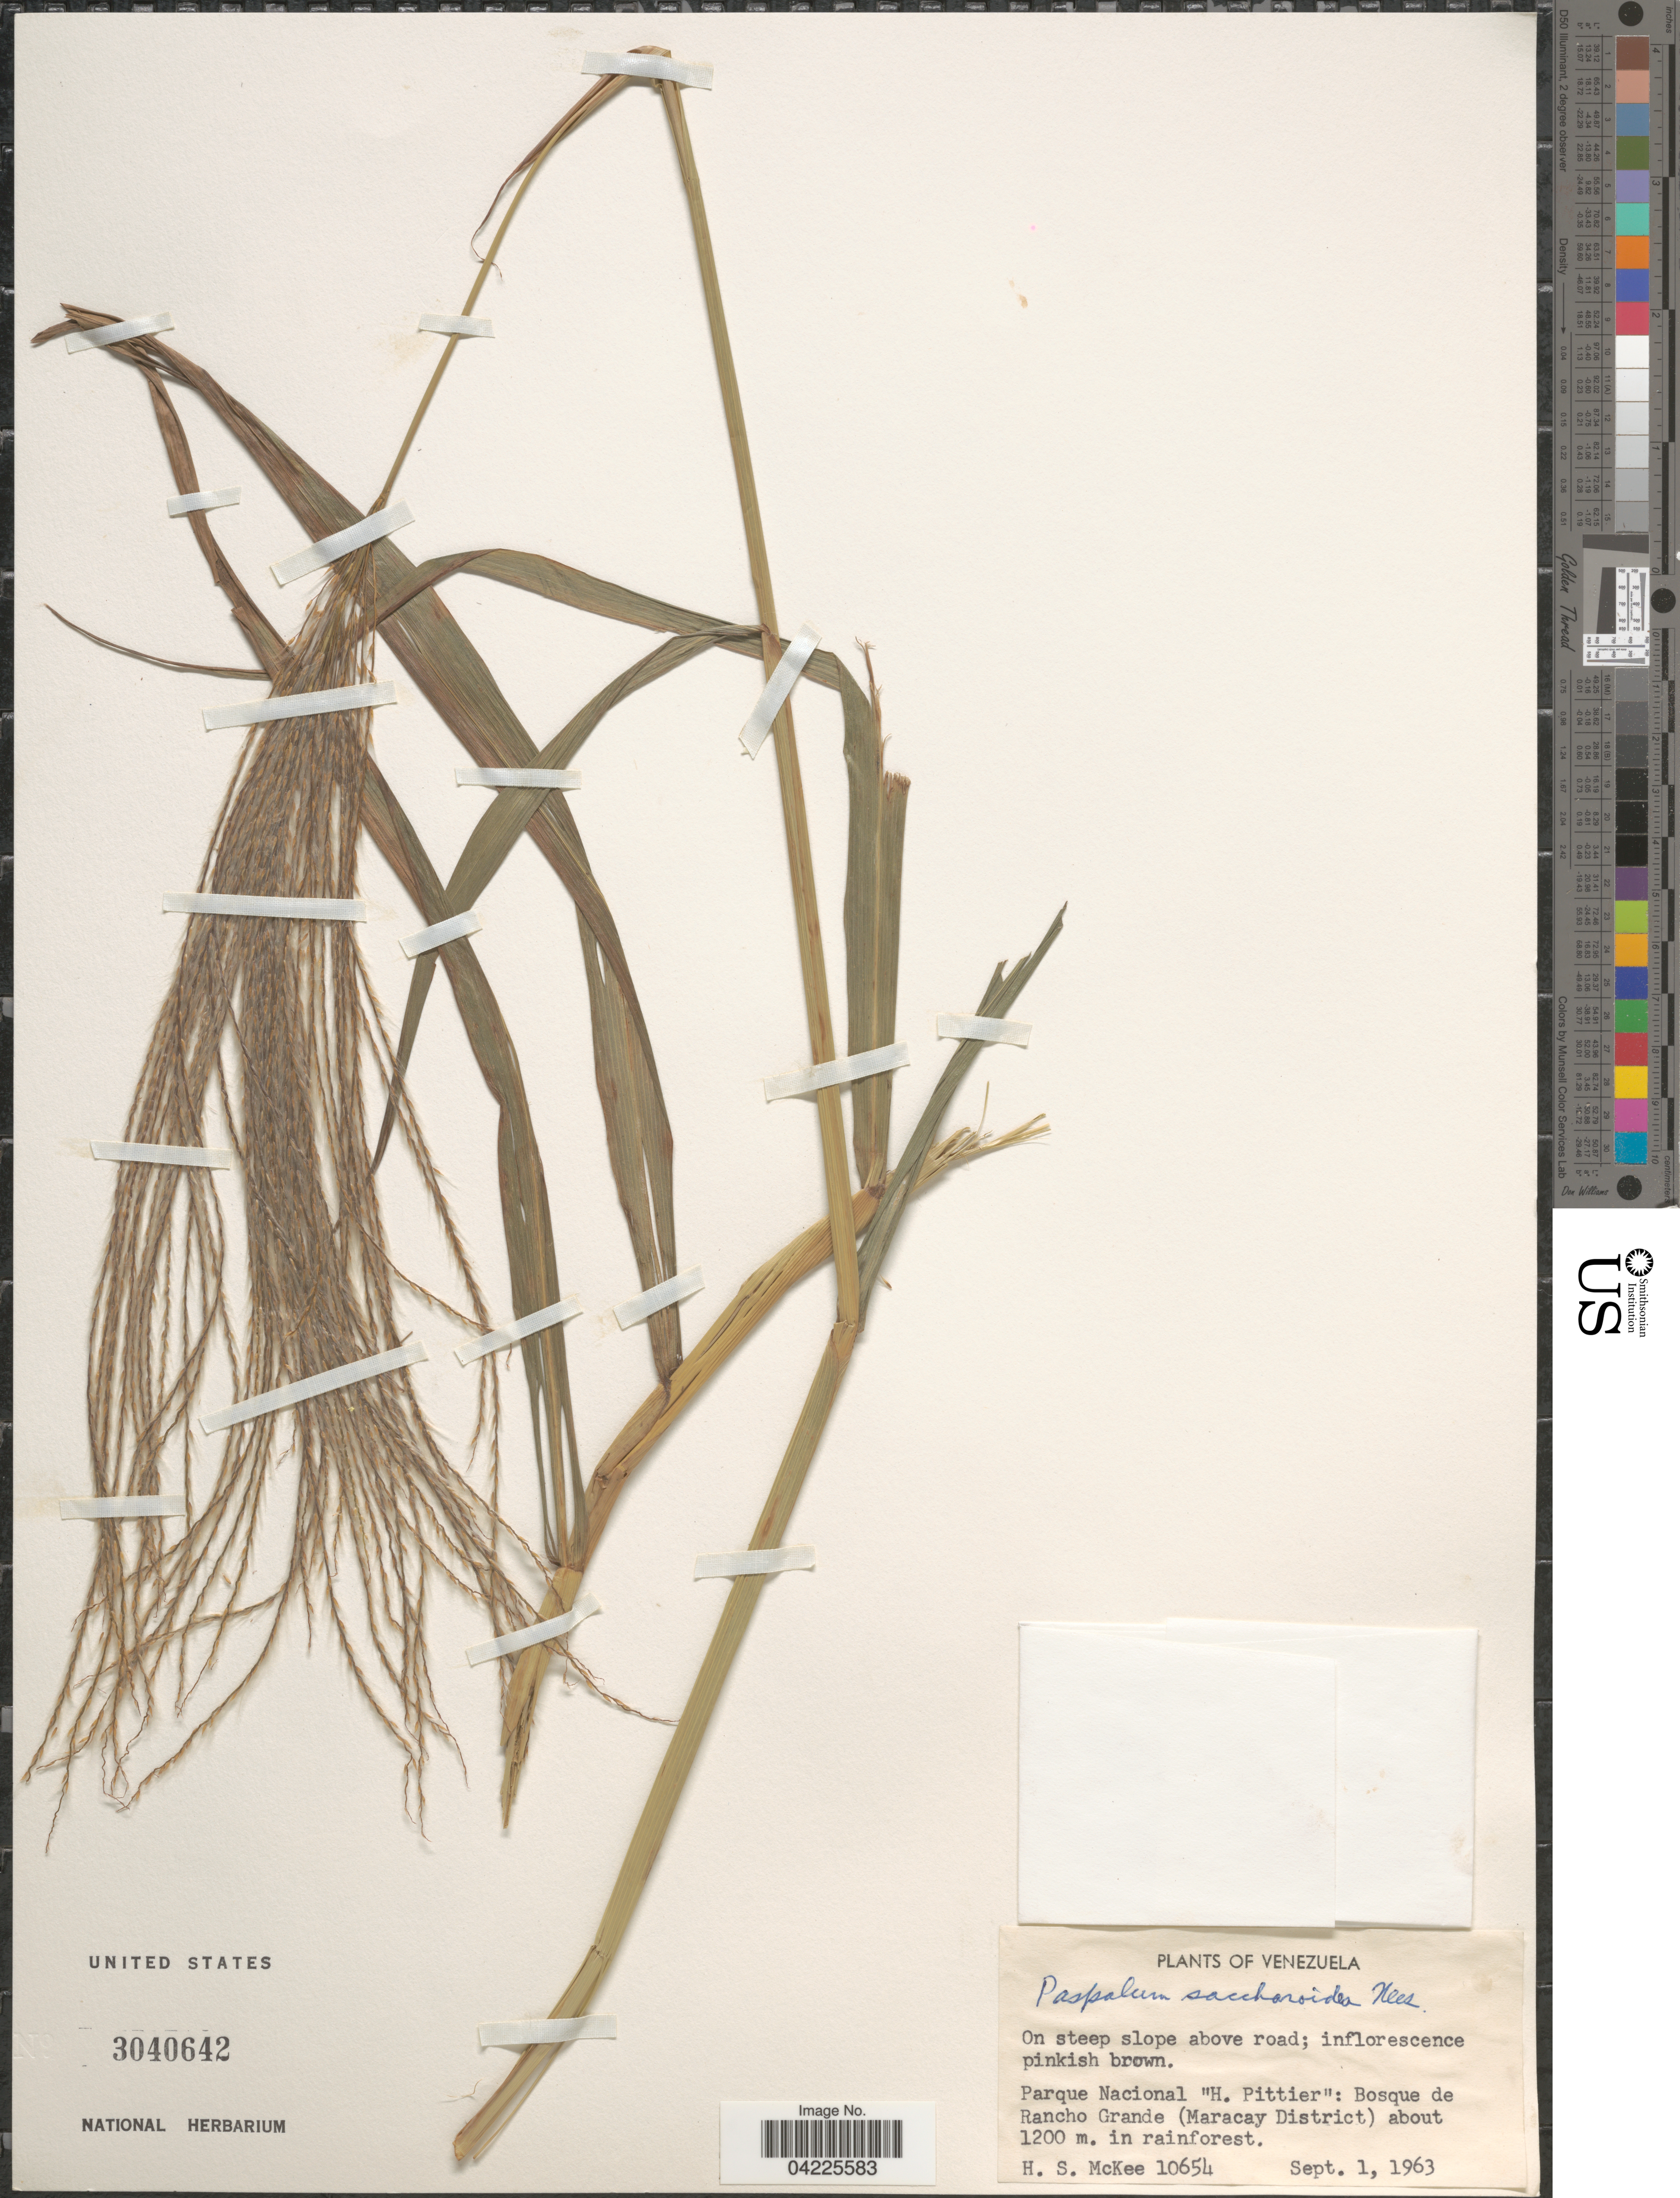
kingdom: Plantae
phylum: Tracheophyta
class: Liliopsida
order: Poales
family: Poaceae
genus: Paspalum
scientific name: Paspalum saccharoides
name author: Nees ex Trin.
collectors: H. S. McKee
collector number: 10654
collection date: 1963-09-01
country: Venezuela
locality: Parque Nacional "H. Pittier": Bosque de Rancho Grande (Maracay District).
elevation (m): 1200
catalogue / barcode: US 3040642